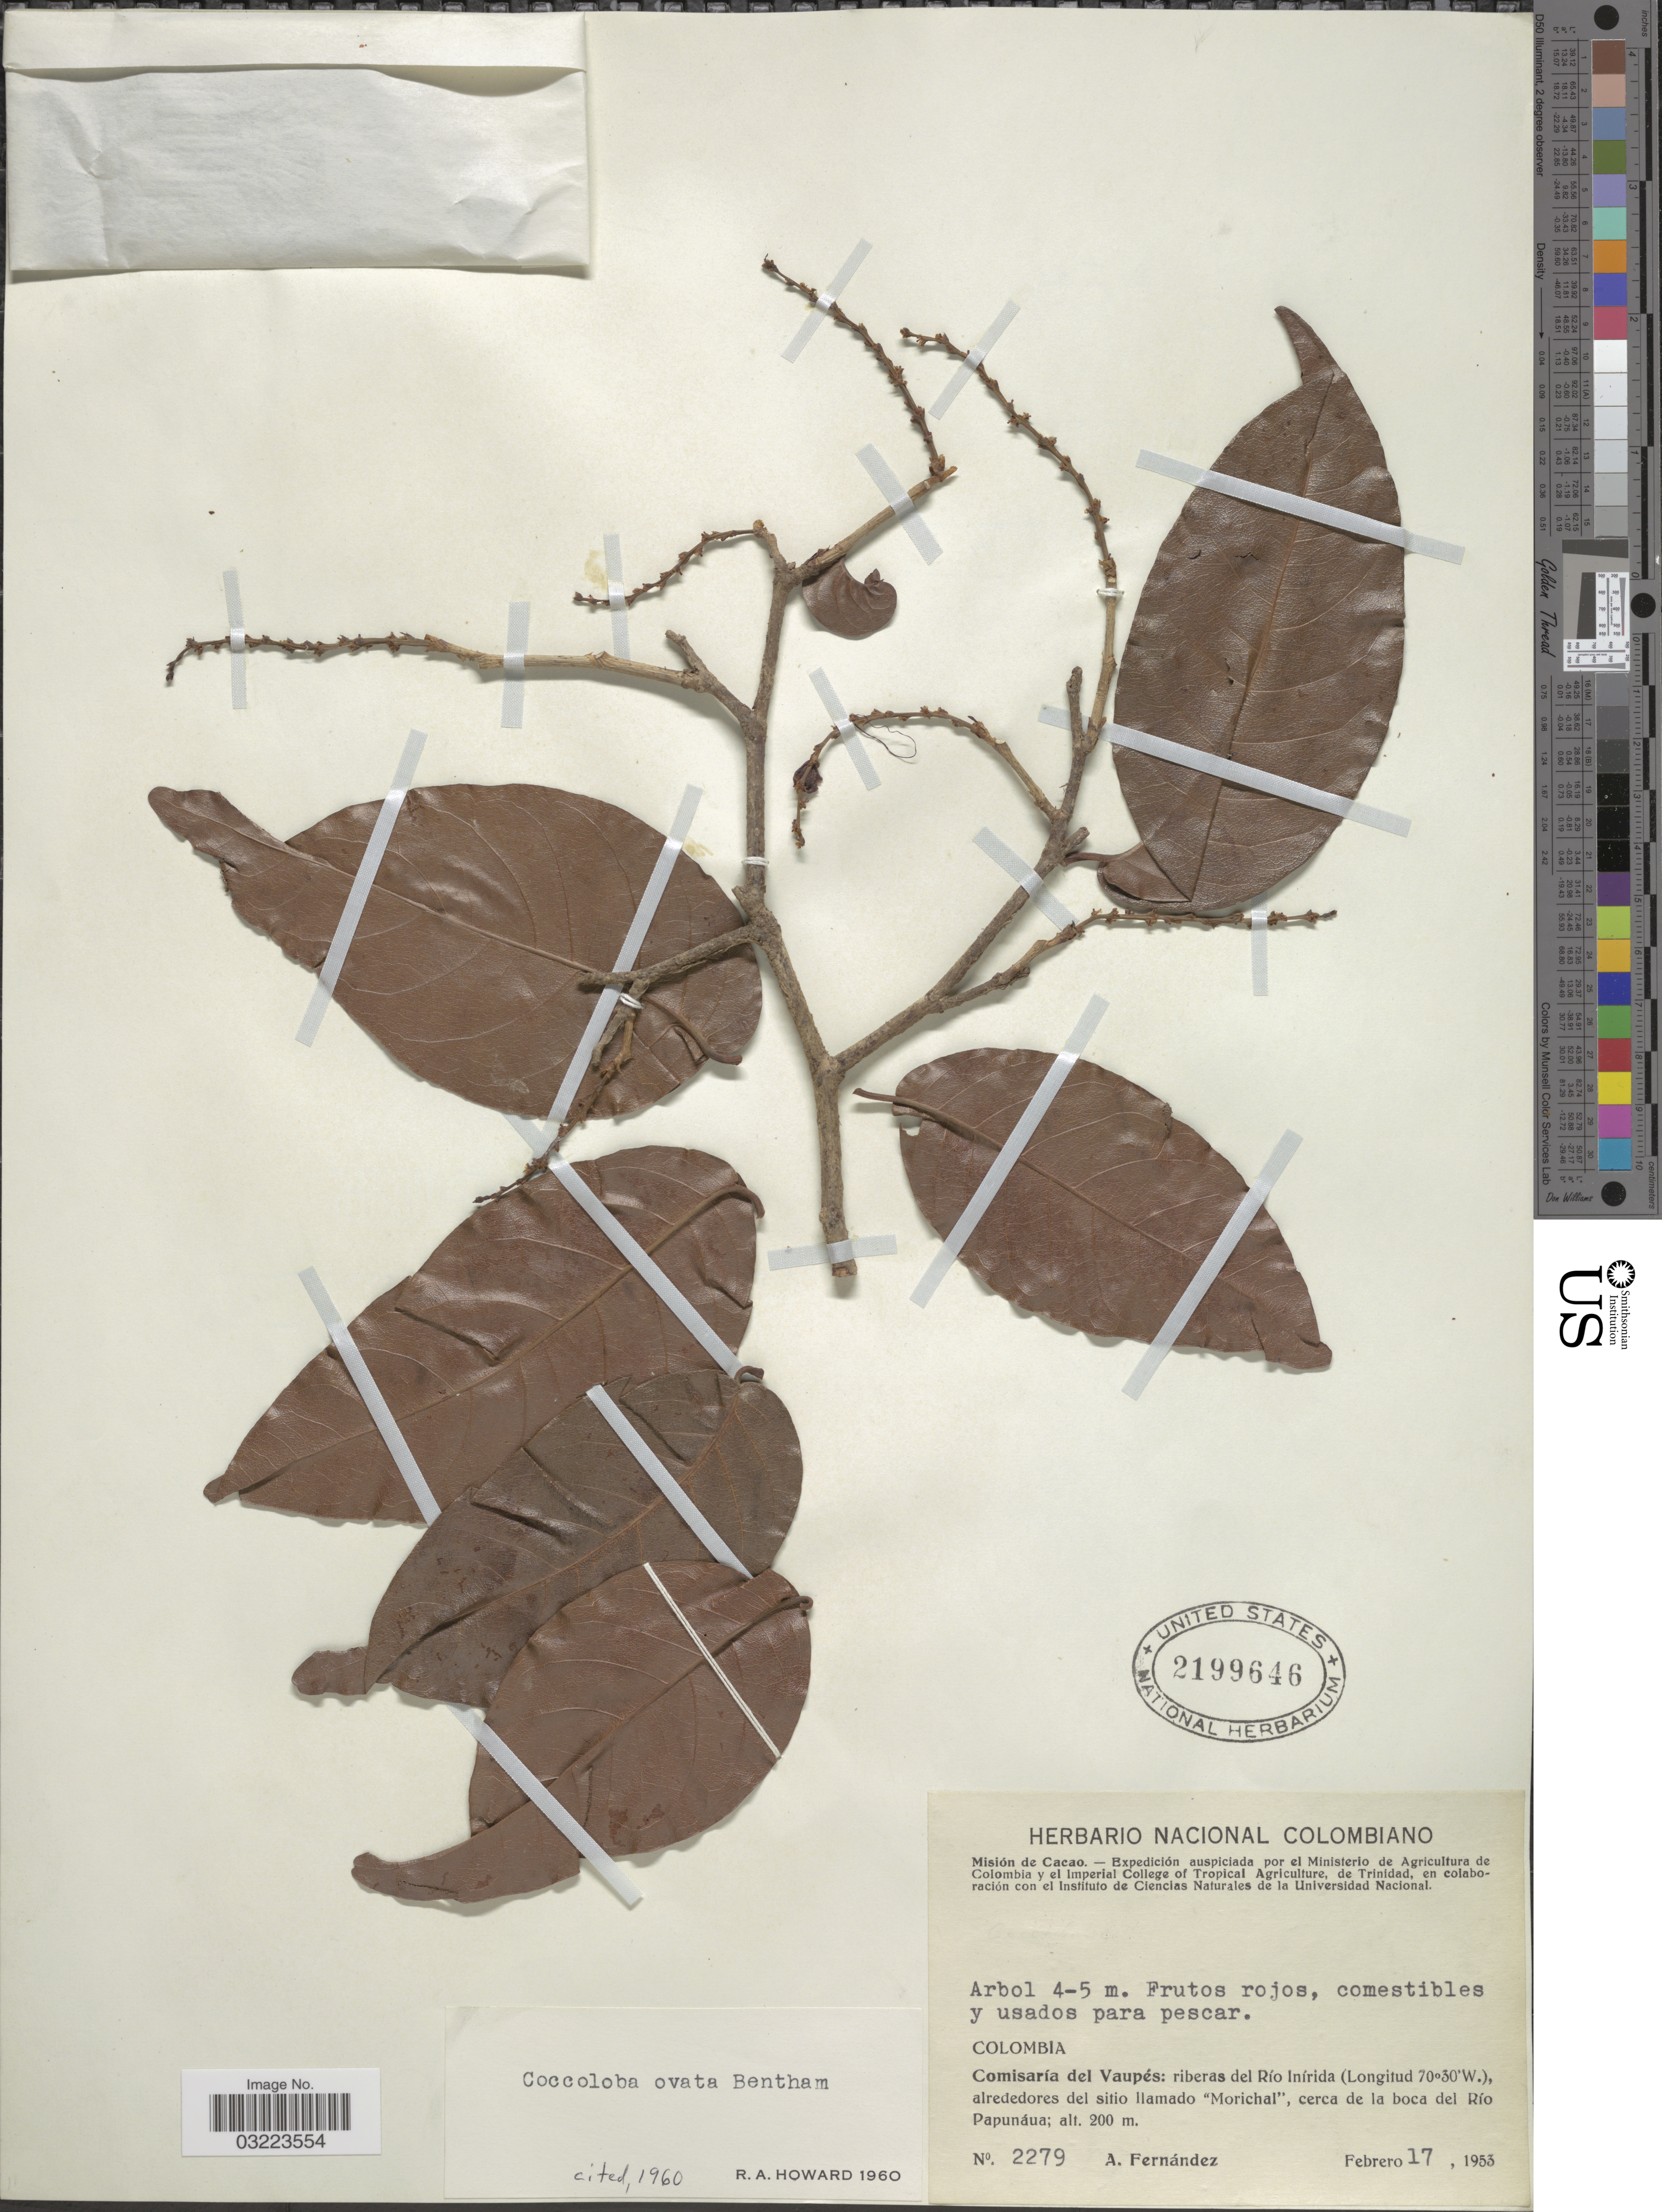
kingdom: Plantae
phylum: Tracheophyta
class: Magnoliopsida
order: Caryophyllales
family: Polygonaceae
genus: Coccoloba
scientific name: Coccoloba ovata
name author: Benth.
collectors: A. Fernandez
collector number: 2279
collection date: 1953-02-17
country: Colombia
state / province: Vaupés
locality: Riberas del Rio Inírida, alrededores del sitio llamado "Morichal", cerca de la boca del Río Papunáua.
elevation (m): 200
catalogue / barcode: US 2199646